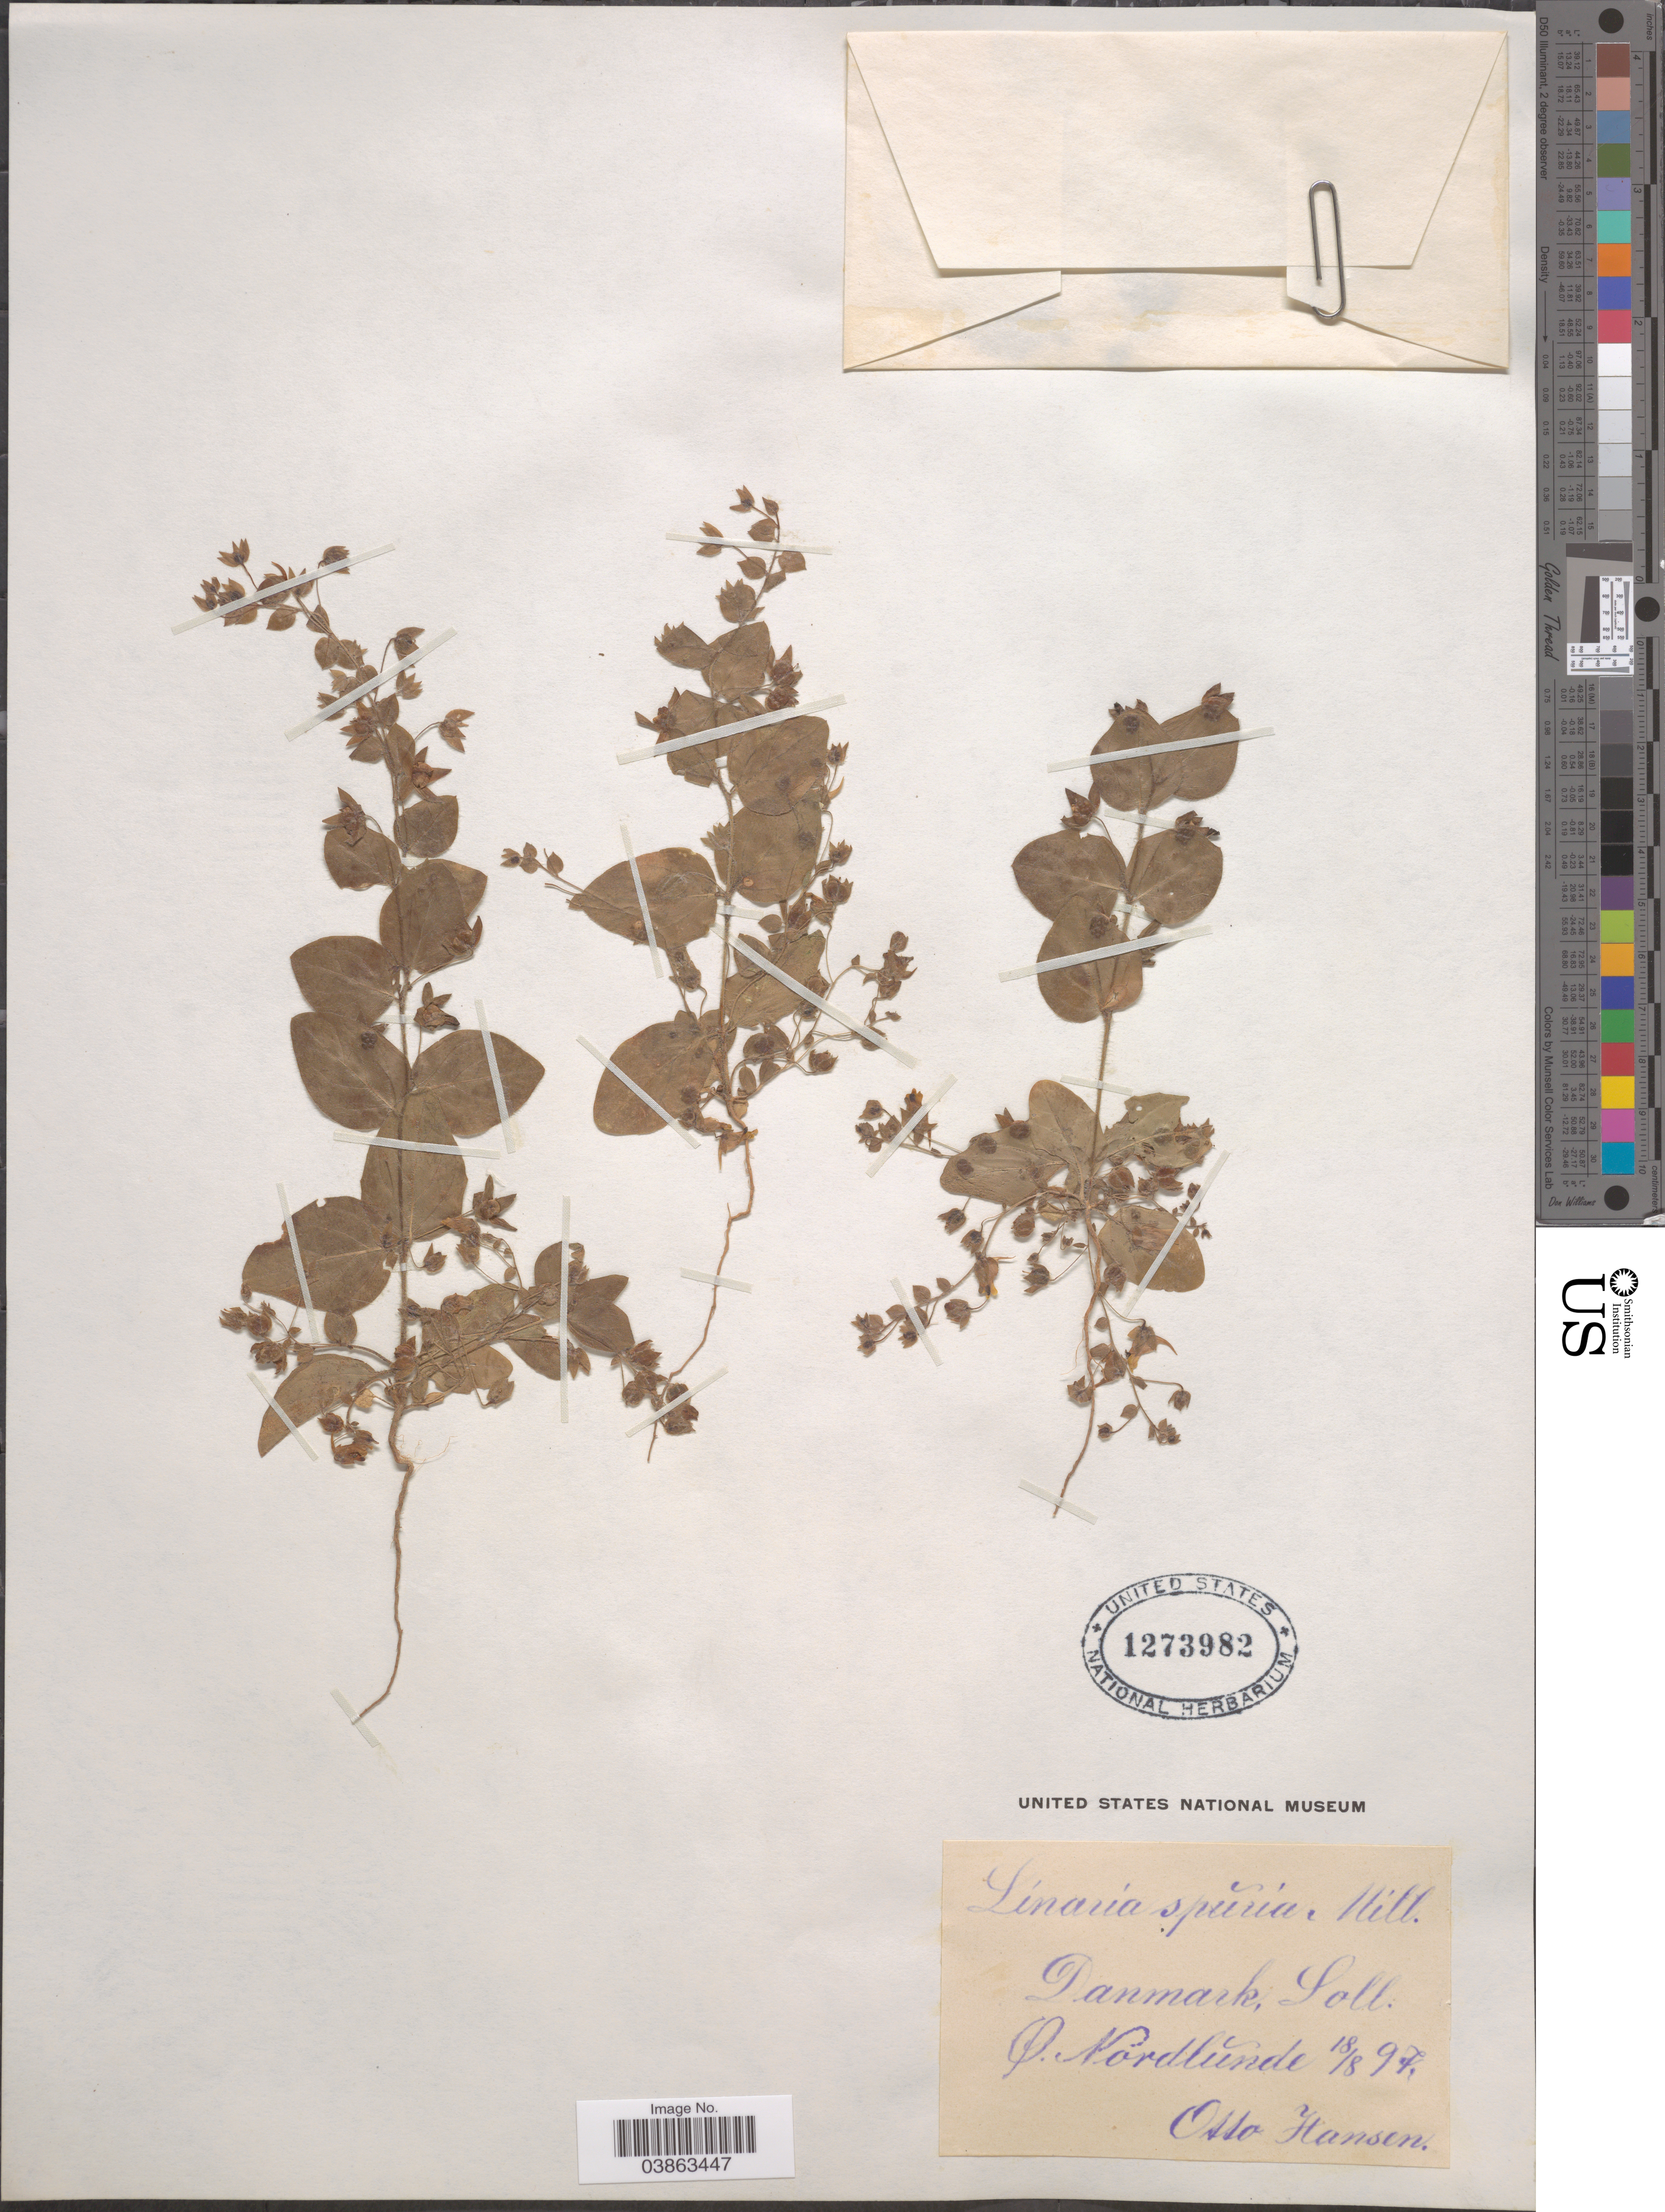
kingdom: Plantae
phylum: Tracheophyta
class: Magnoliopsida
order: Lamiales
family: Plantaginaceae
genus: Linaria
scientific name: Linaria spuria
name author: Mill.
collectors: O. Hansen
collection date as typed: Transcribed d/m/y: 18/8/97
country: Norway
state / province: Nordland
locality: Ø. Nordlunde.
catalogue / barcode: US 1273982